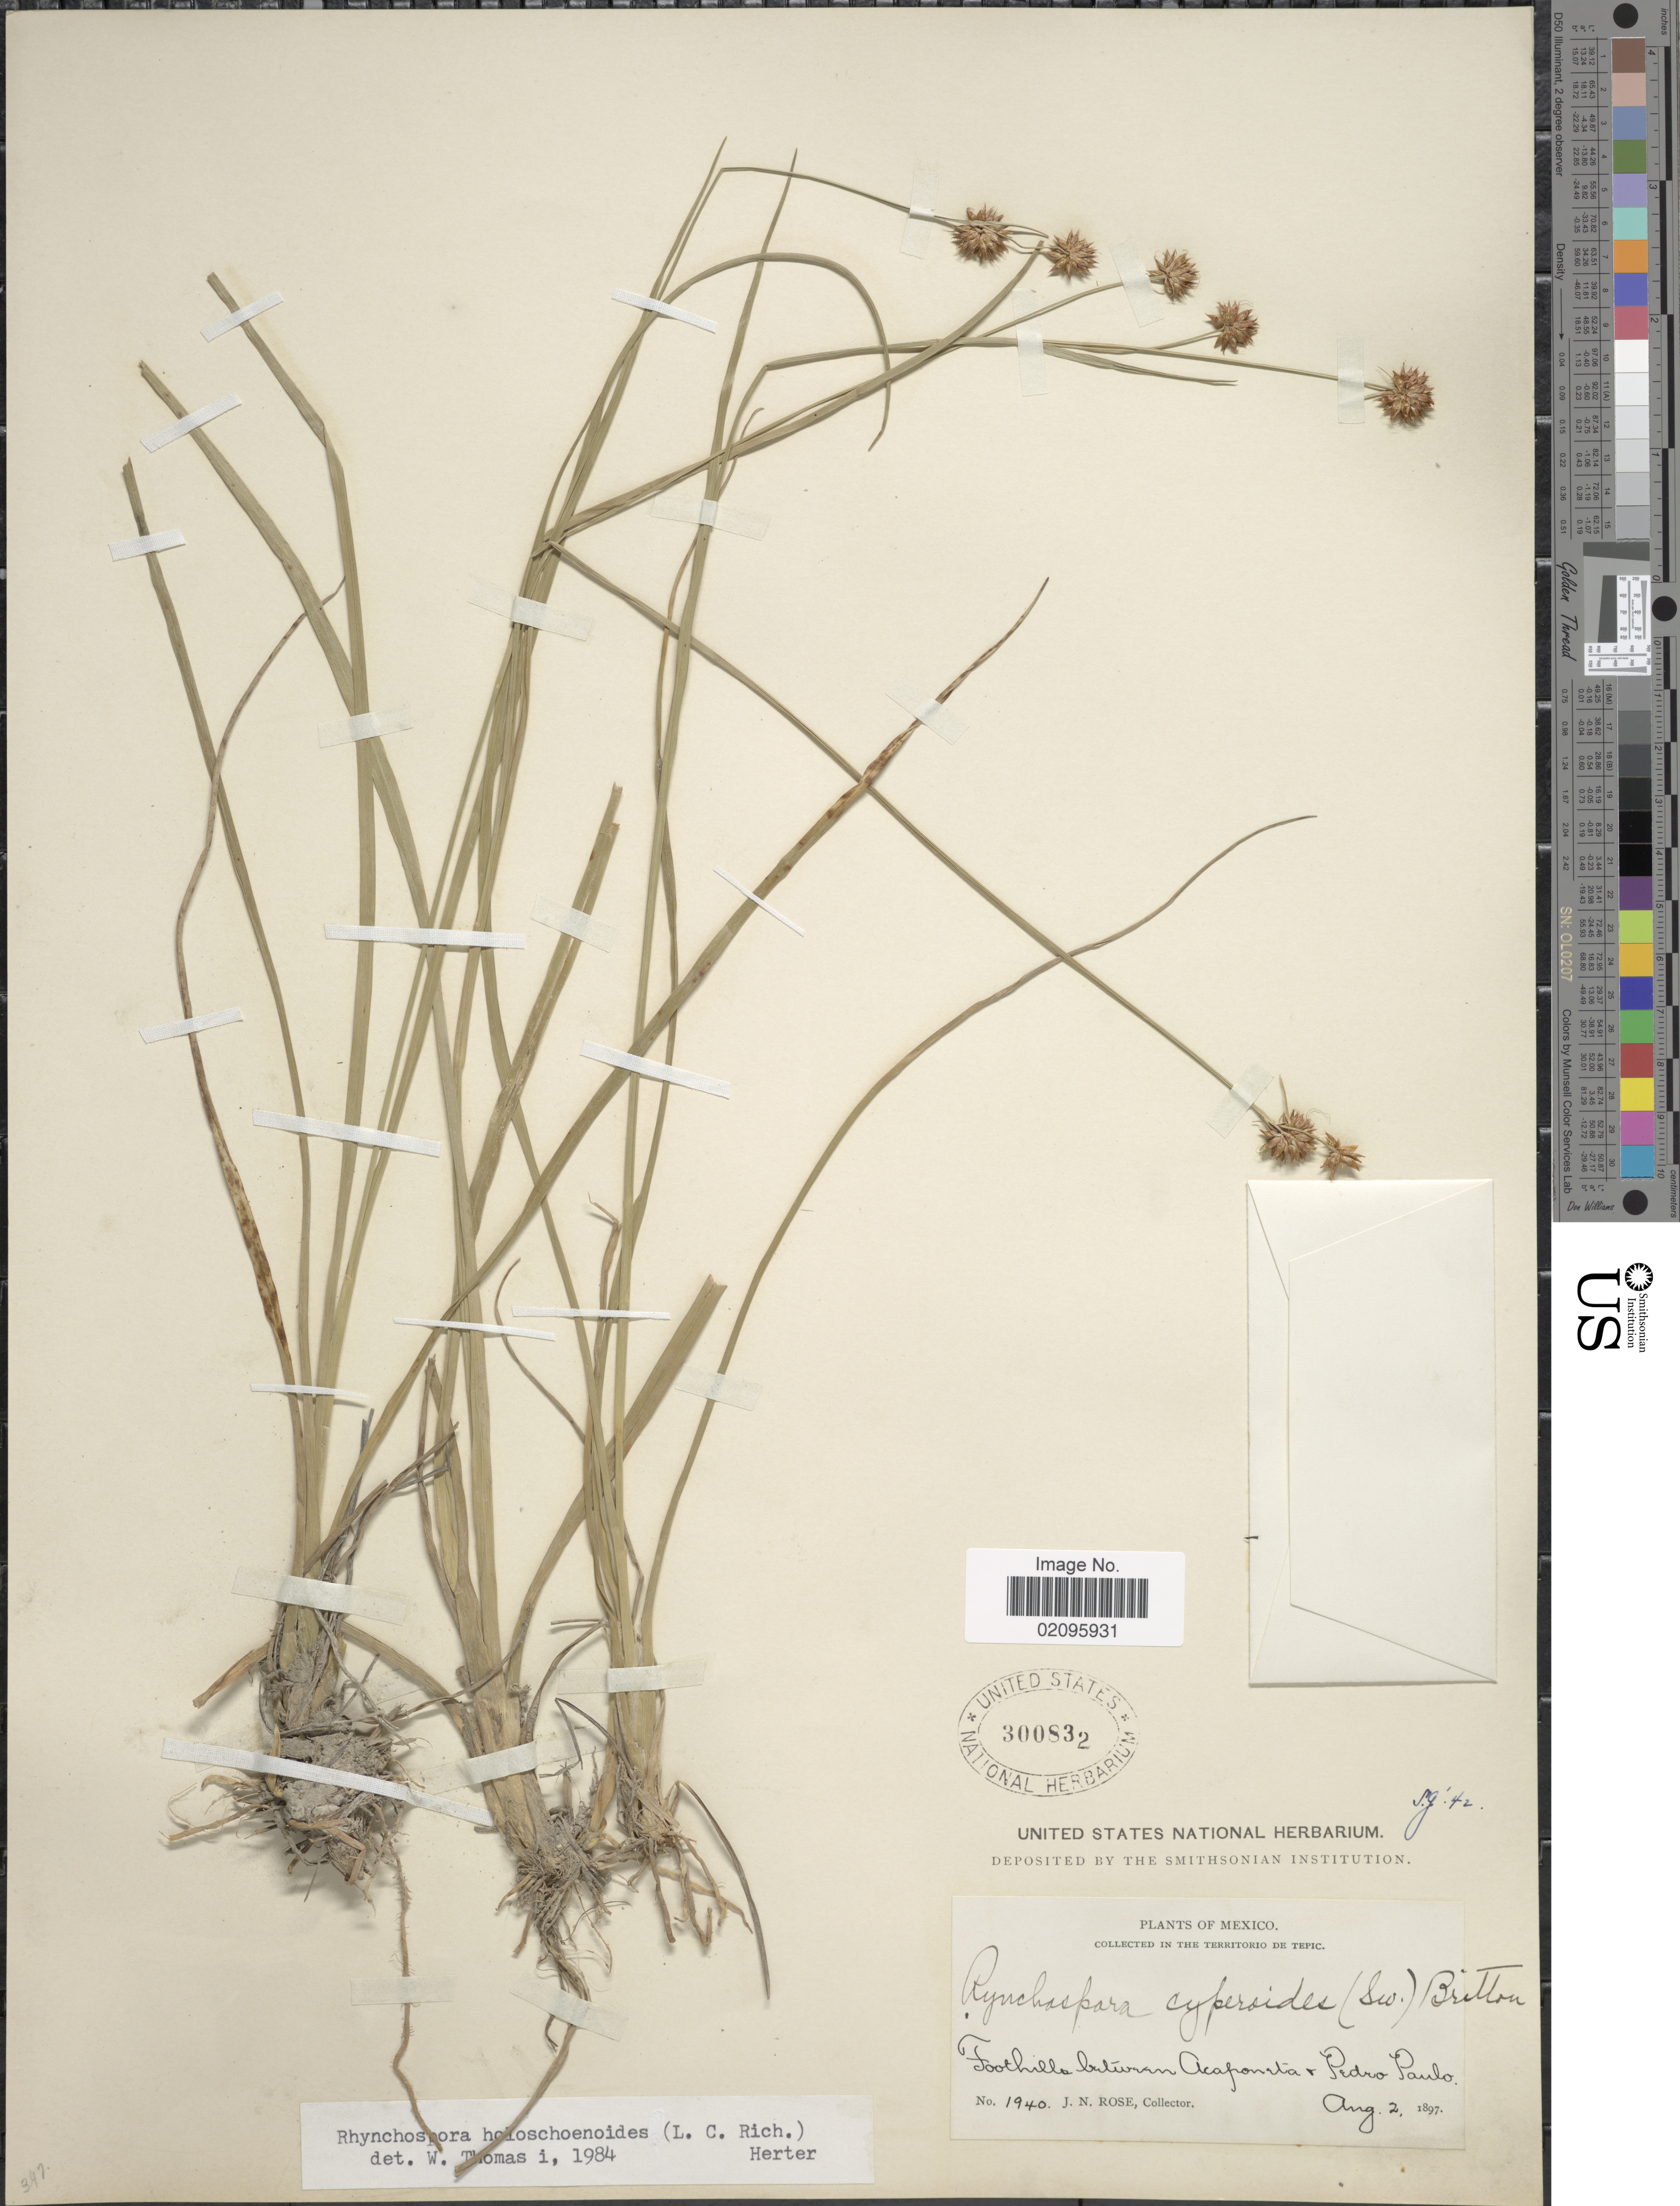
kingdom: Plantae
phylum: Tracheophyta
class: Liliopsida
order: Poales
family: Cyperaceae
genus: Rhynchospora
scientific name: Rhynchospora holoschoenoides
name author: (Rich.) Herter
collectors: J. N. Rose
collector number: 1940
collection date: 1897-08-02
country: Mexico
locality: In Territorio de Tepic, Foothills between Acaponeta + Pedro Paulo.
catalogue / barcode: US 300832